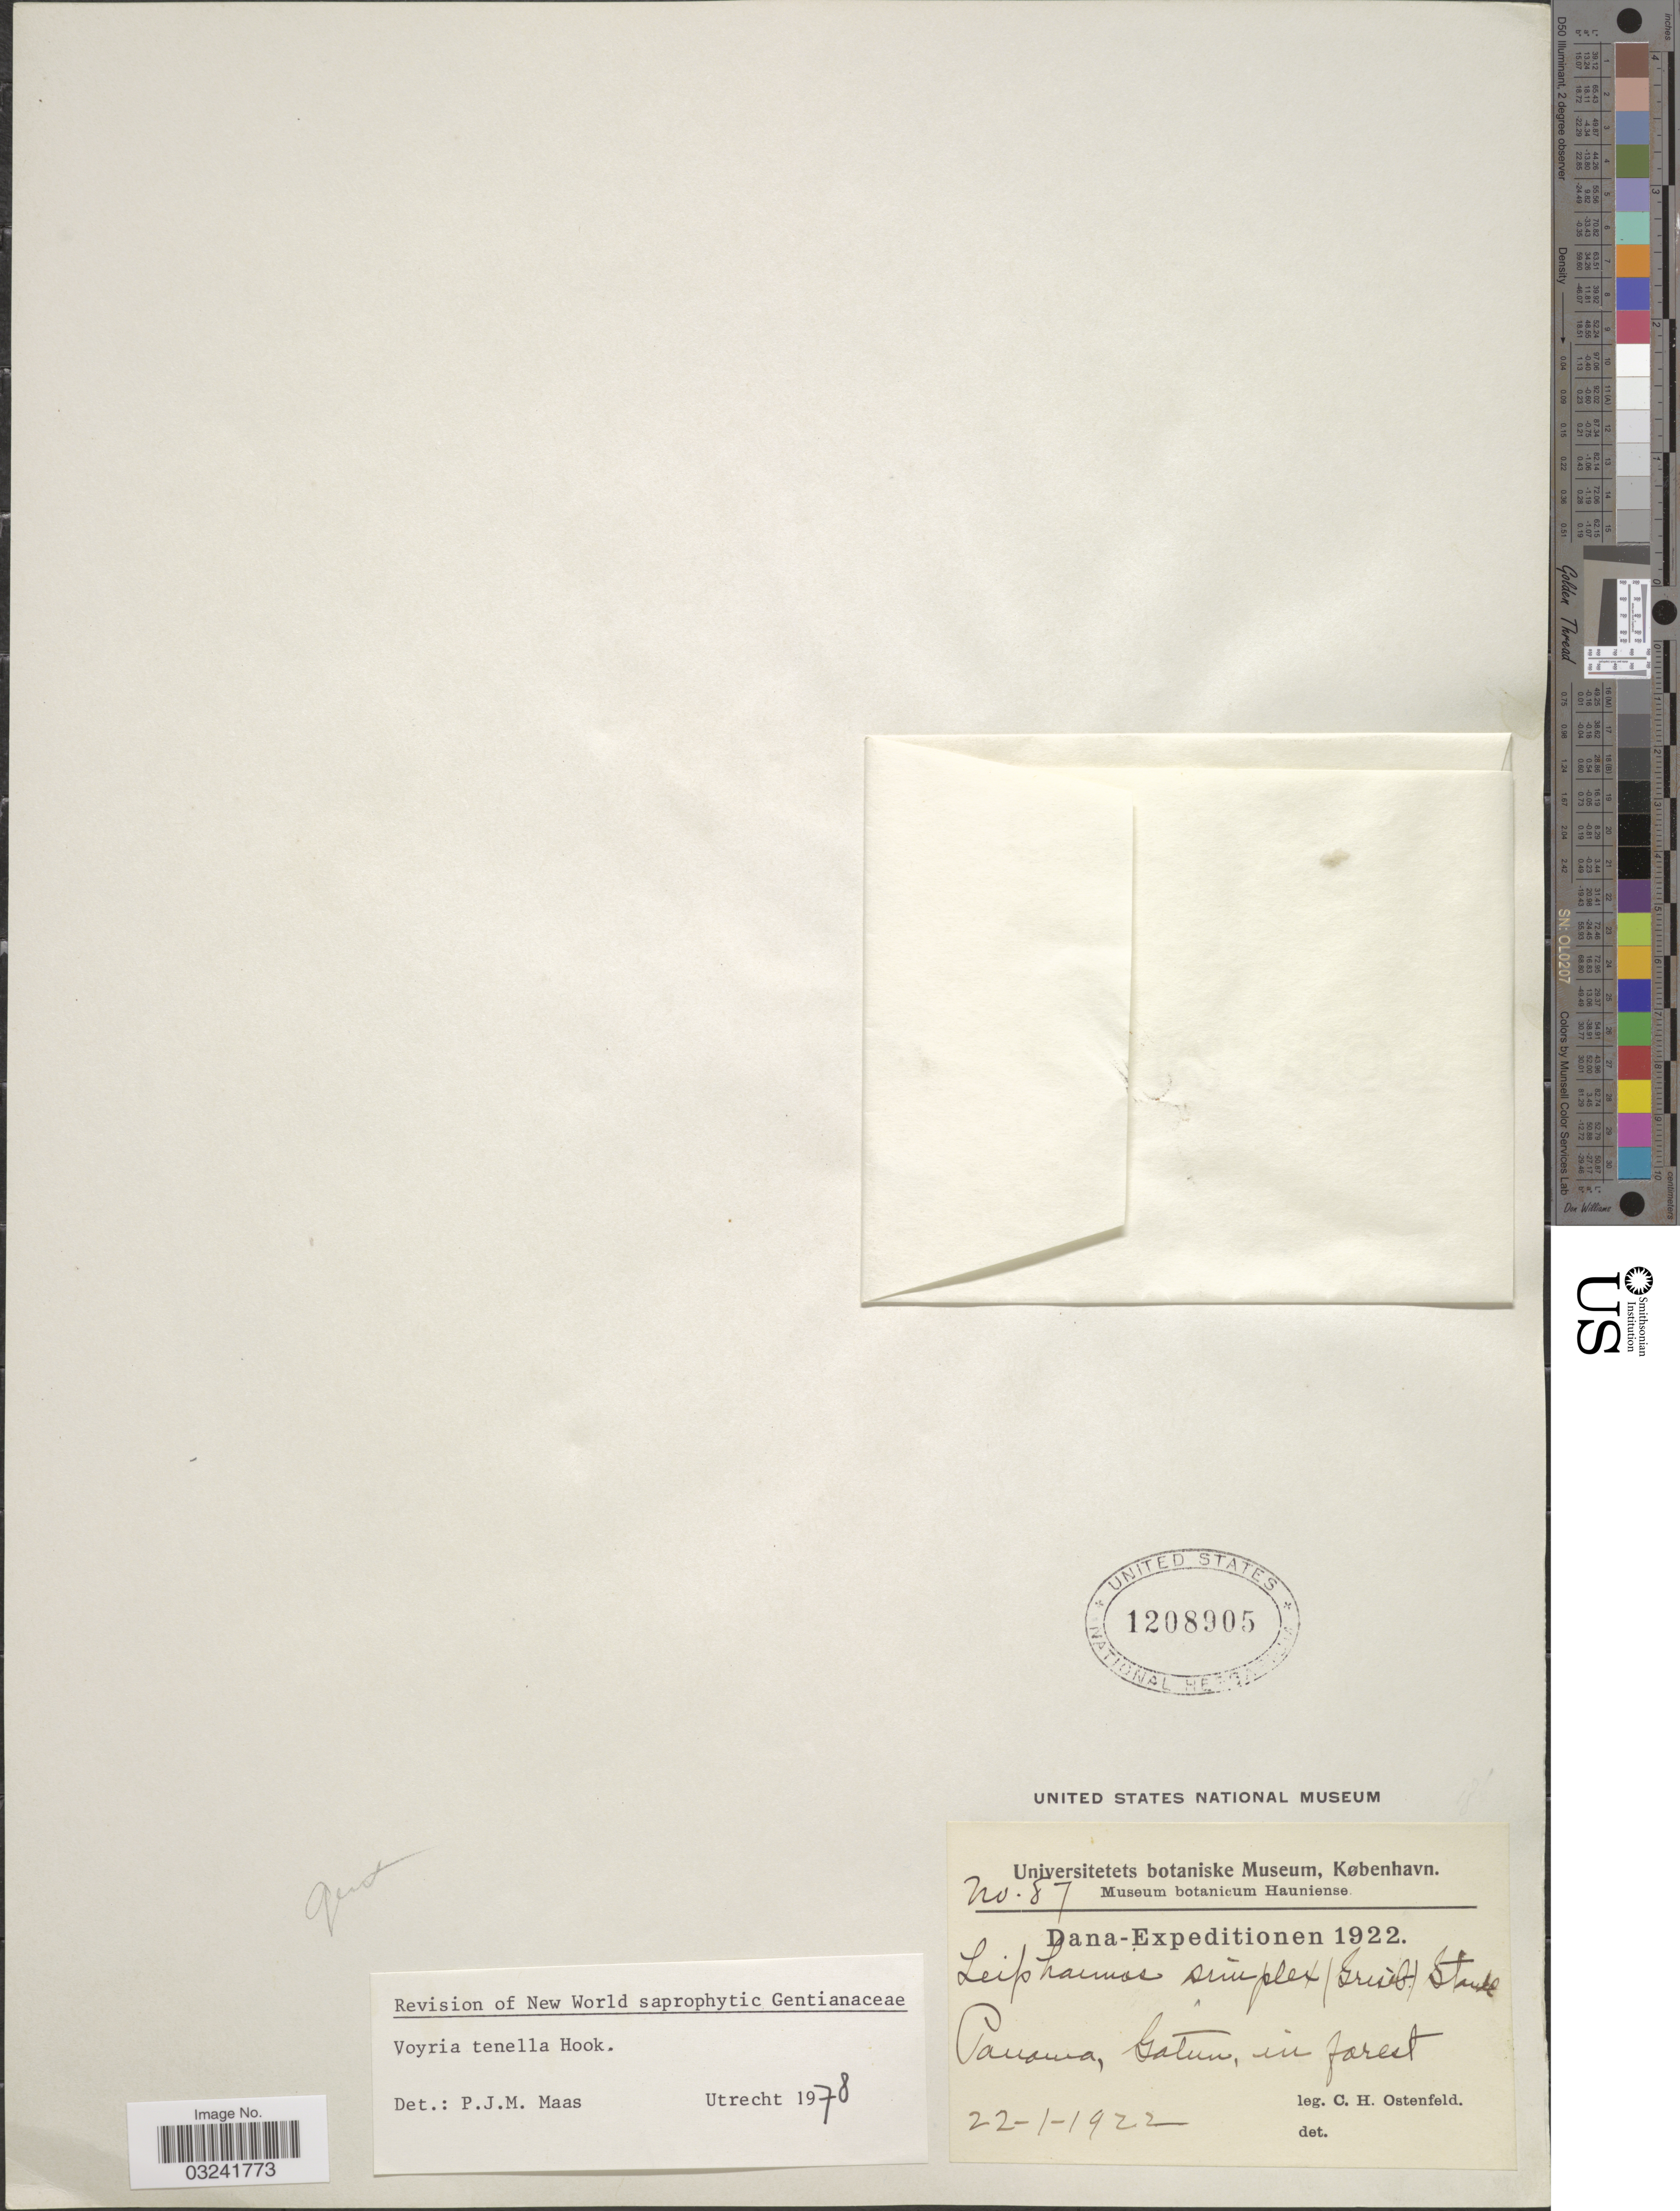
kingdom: Plantae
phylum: Tracheophyta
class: Magnoliopsida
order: Gentianales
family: Gentianaceae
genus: Voyria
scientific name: Voyria tenella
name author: Guilding ex Hook.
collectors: C. Ostenfeld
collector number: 87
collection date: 1922-01-22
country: Panama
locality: Gatun, in forest.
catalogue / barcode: US 1208905